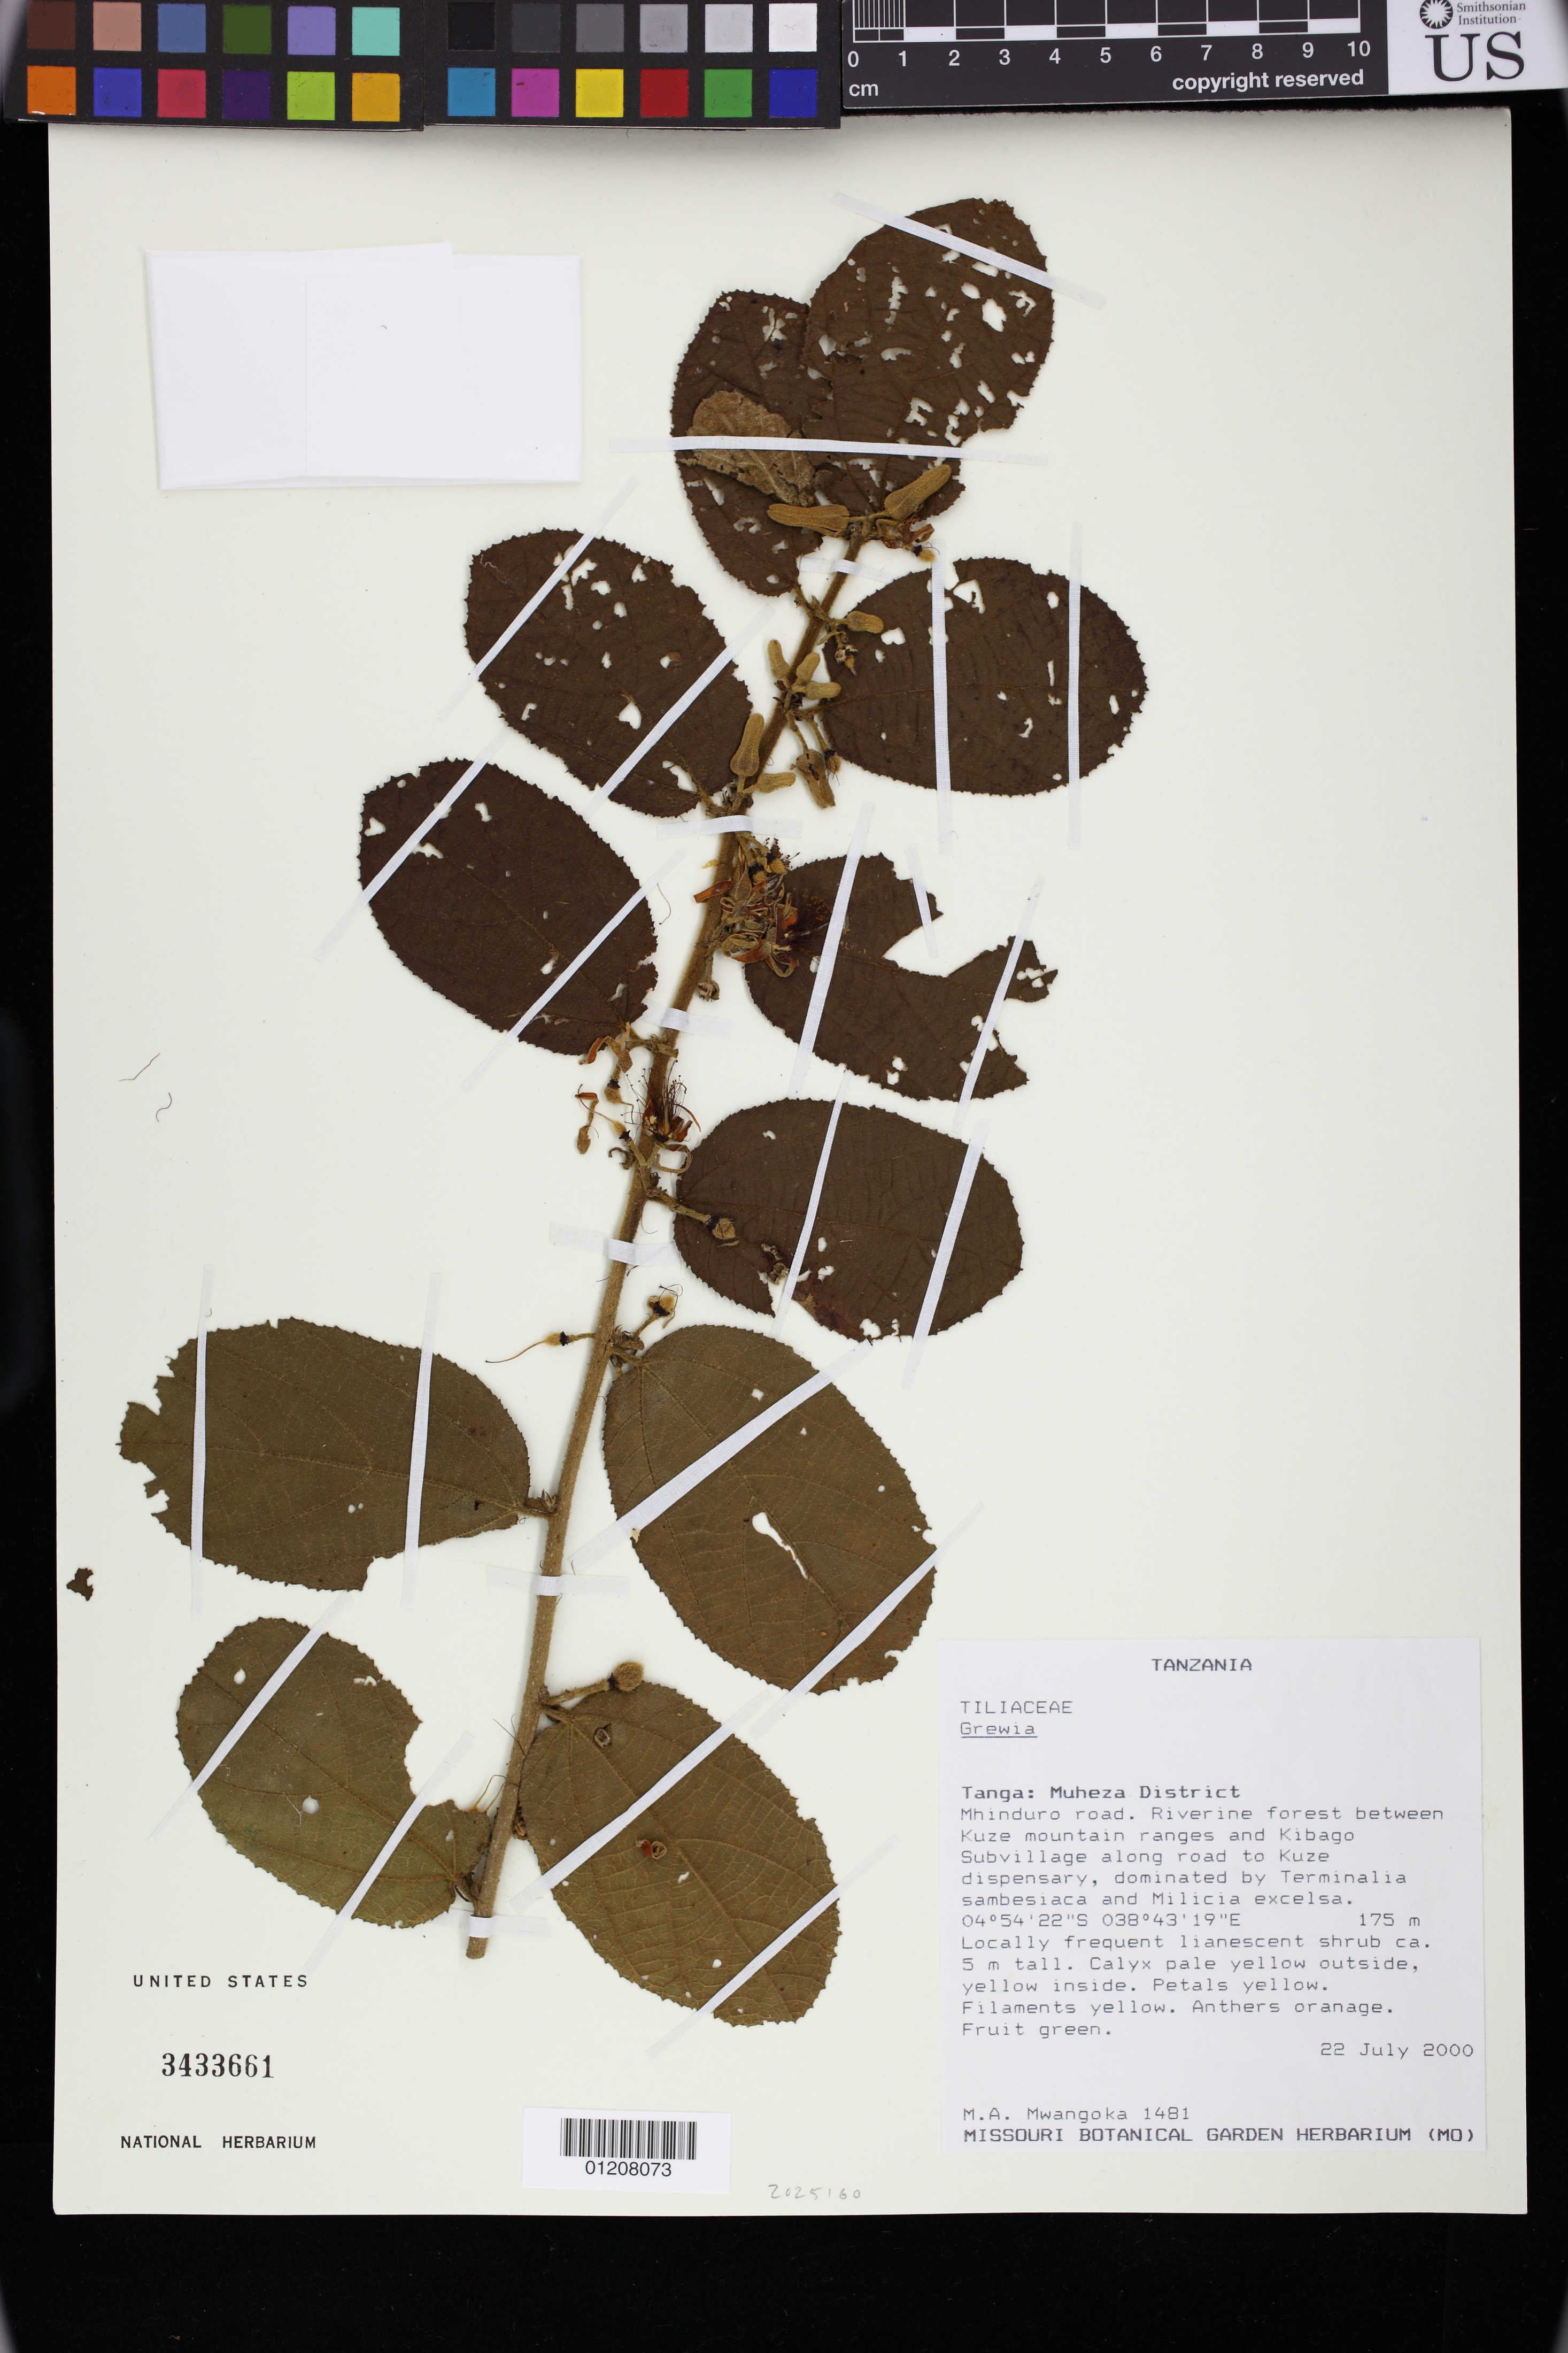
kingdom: Plantae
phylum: Tracheophyta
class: Magnoliopsida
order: Malvales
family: Malvaceae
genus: Grewia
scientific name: Grewia sp.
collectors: M. A. Mwangoka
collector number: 1481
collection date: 2000-07-22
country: Tanzania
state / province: Tanga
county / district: Muheza District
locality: Mhinduro road.Riverine forest between Kuze mountain ranges and Kibago Subvillage along road to Kuze dispensary, dominated by Terminalia sambesiaca and Milicia excelsa.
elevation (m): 175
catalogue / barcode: US 3433661